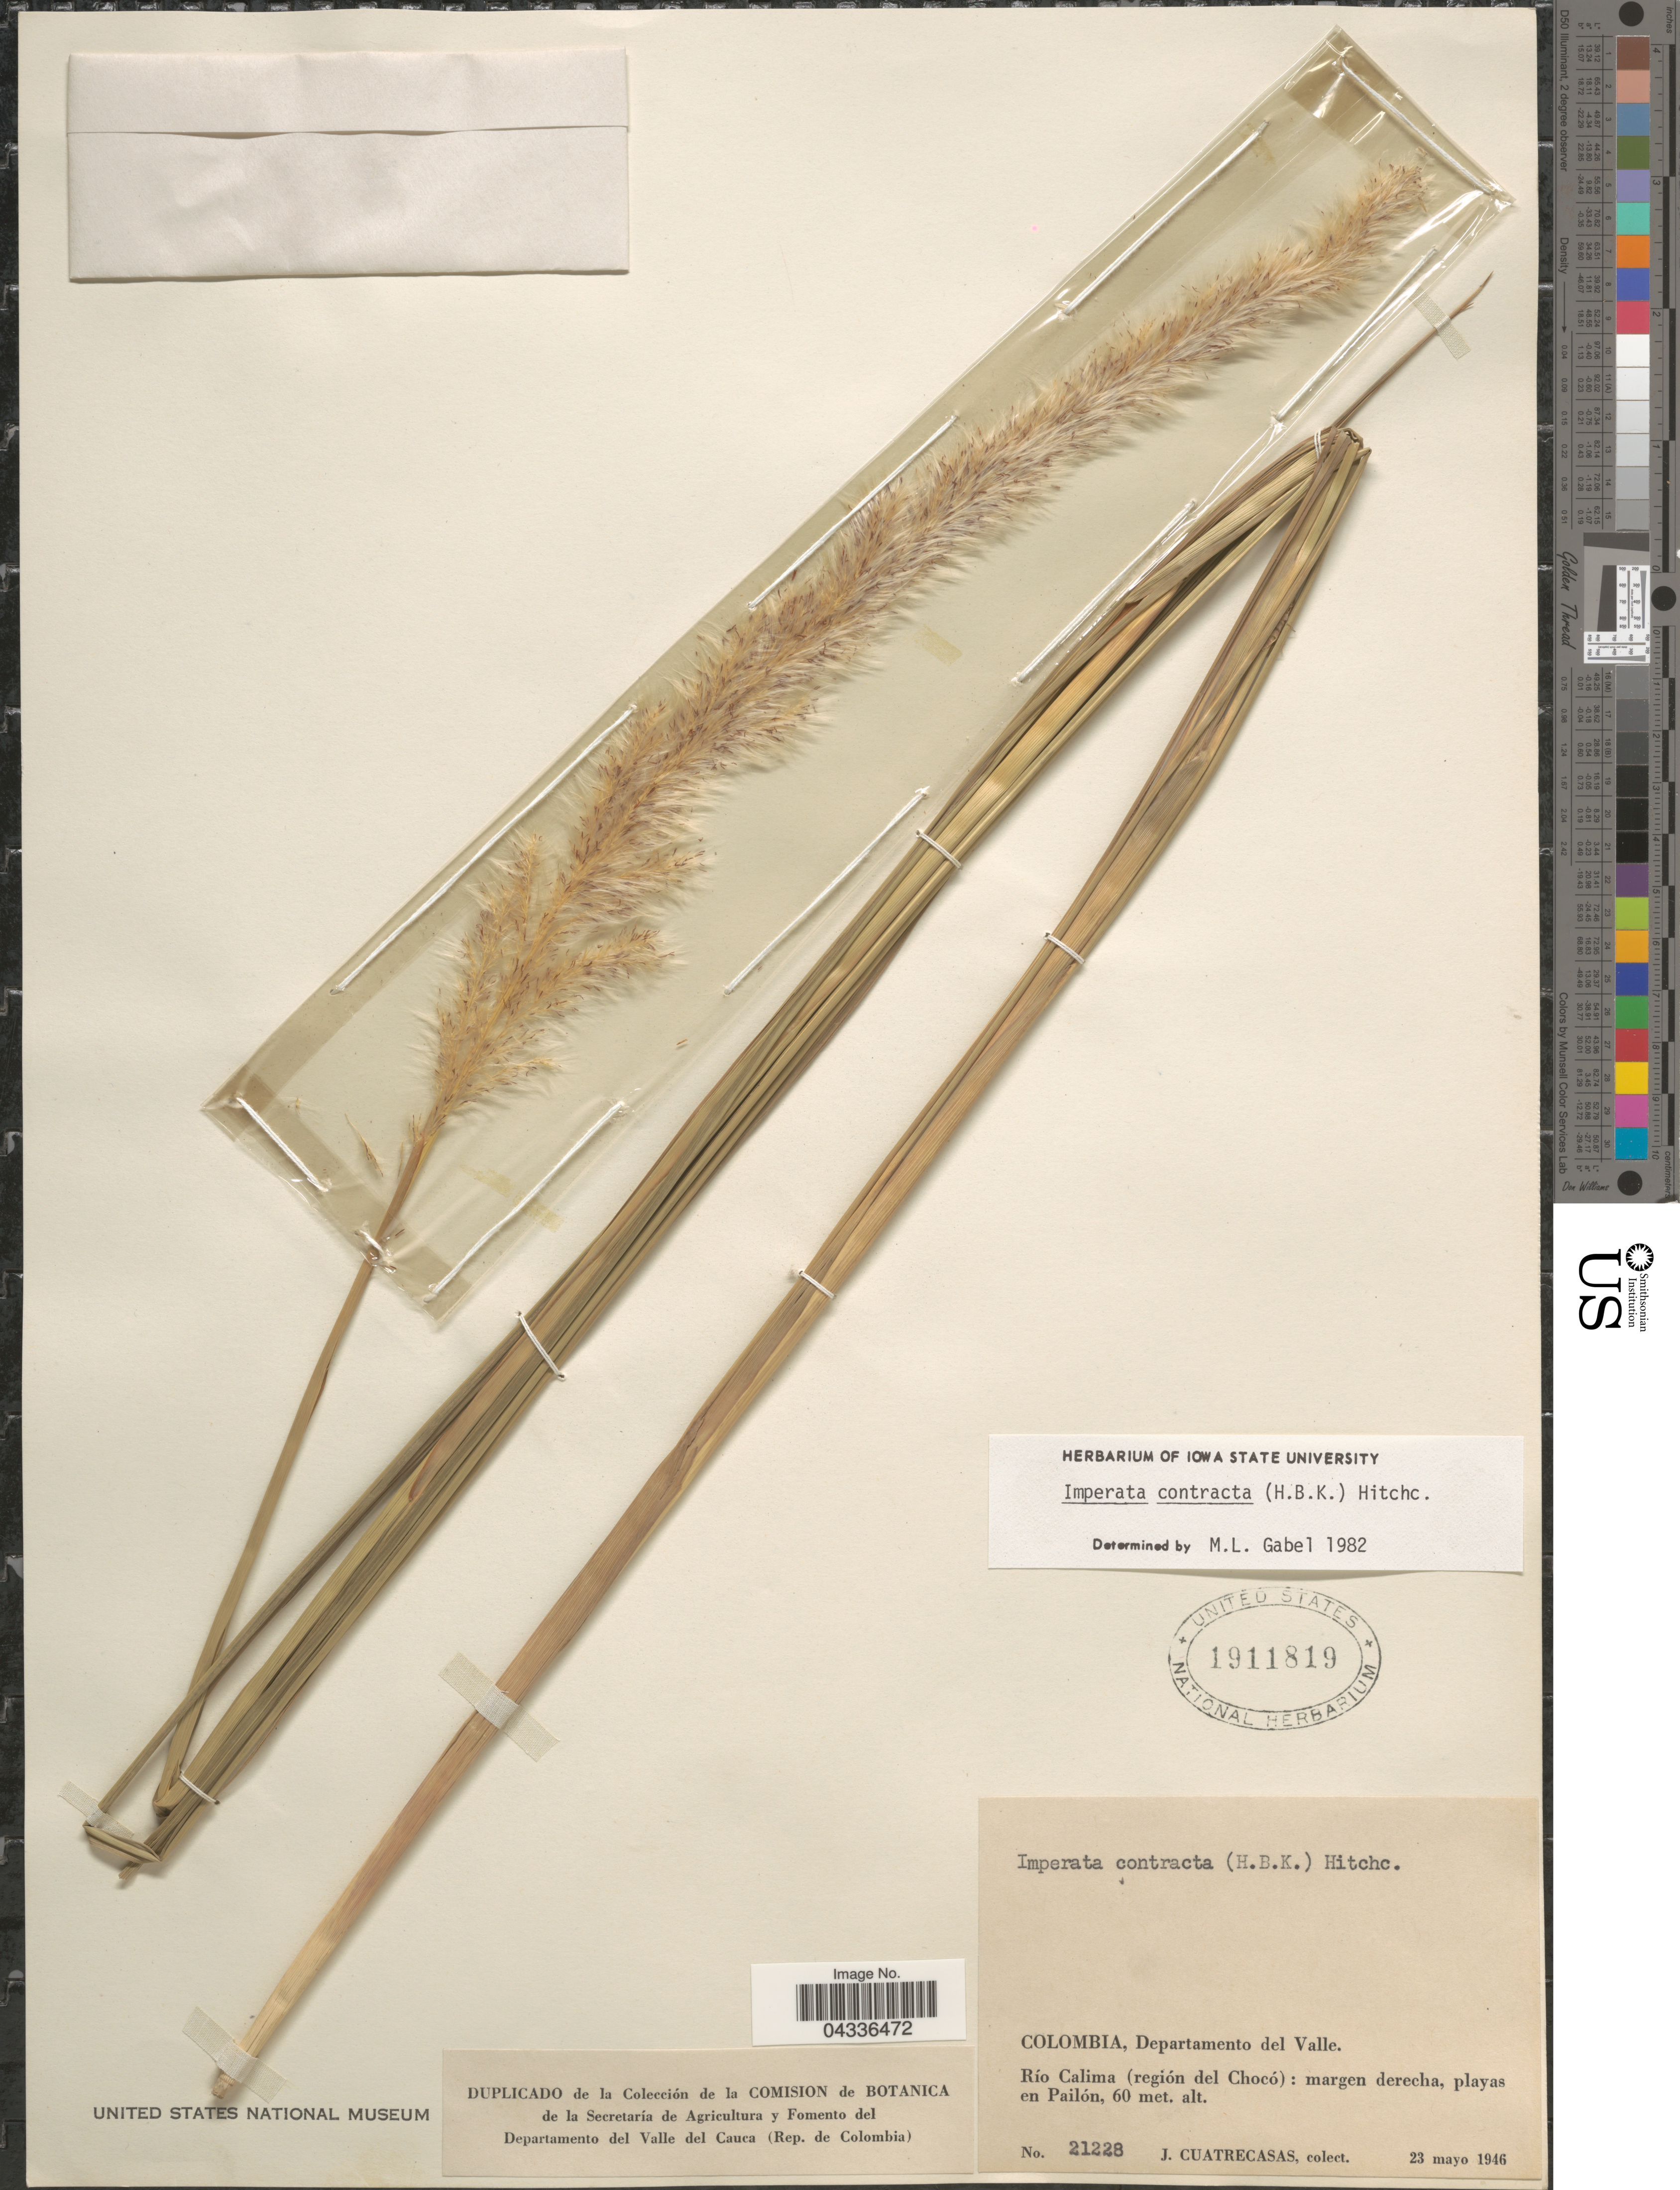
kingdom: Plantae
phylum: Tracheophyta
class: Liliopsida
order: Poales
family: Poaceae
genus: Imperata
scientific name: Imperata contracta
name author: (Kunth) Hitchc.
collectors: J. Cuatrecasas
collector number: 21228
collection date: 1946-05-23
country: Colombia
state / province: Valle del Cauca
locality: Departamento del Valle. Río Calima (región del Chocó): margen derecha, playas en Pailón. La Comision de Botanica de la Secretaría de Agricultura y Fomento del Departamento del Valle del Cauca (Rep. de Colombia).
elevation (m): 60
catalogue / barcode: US 1911819